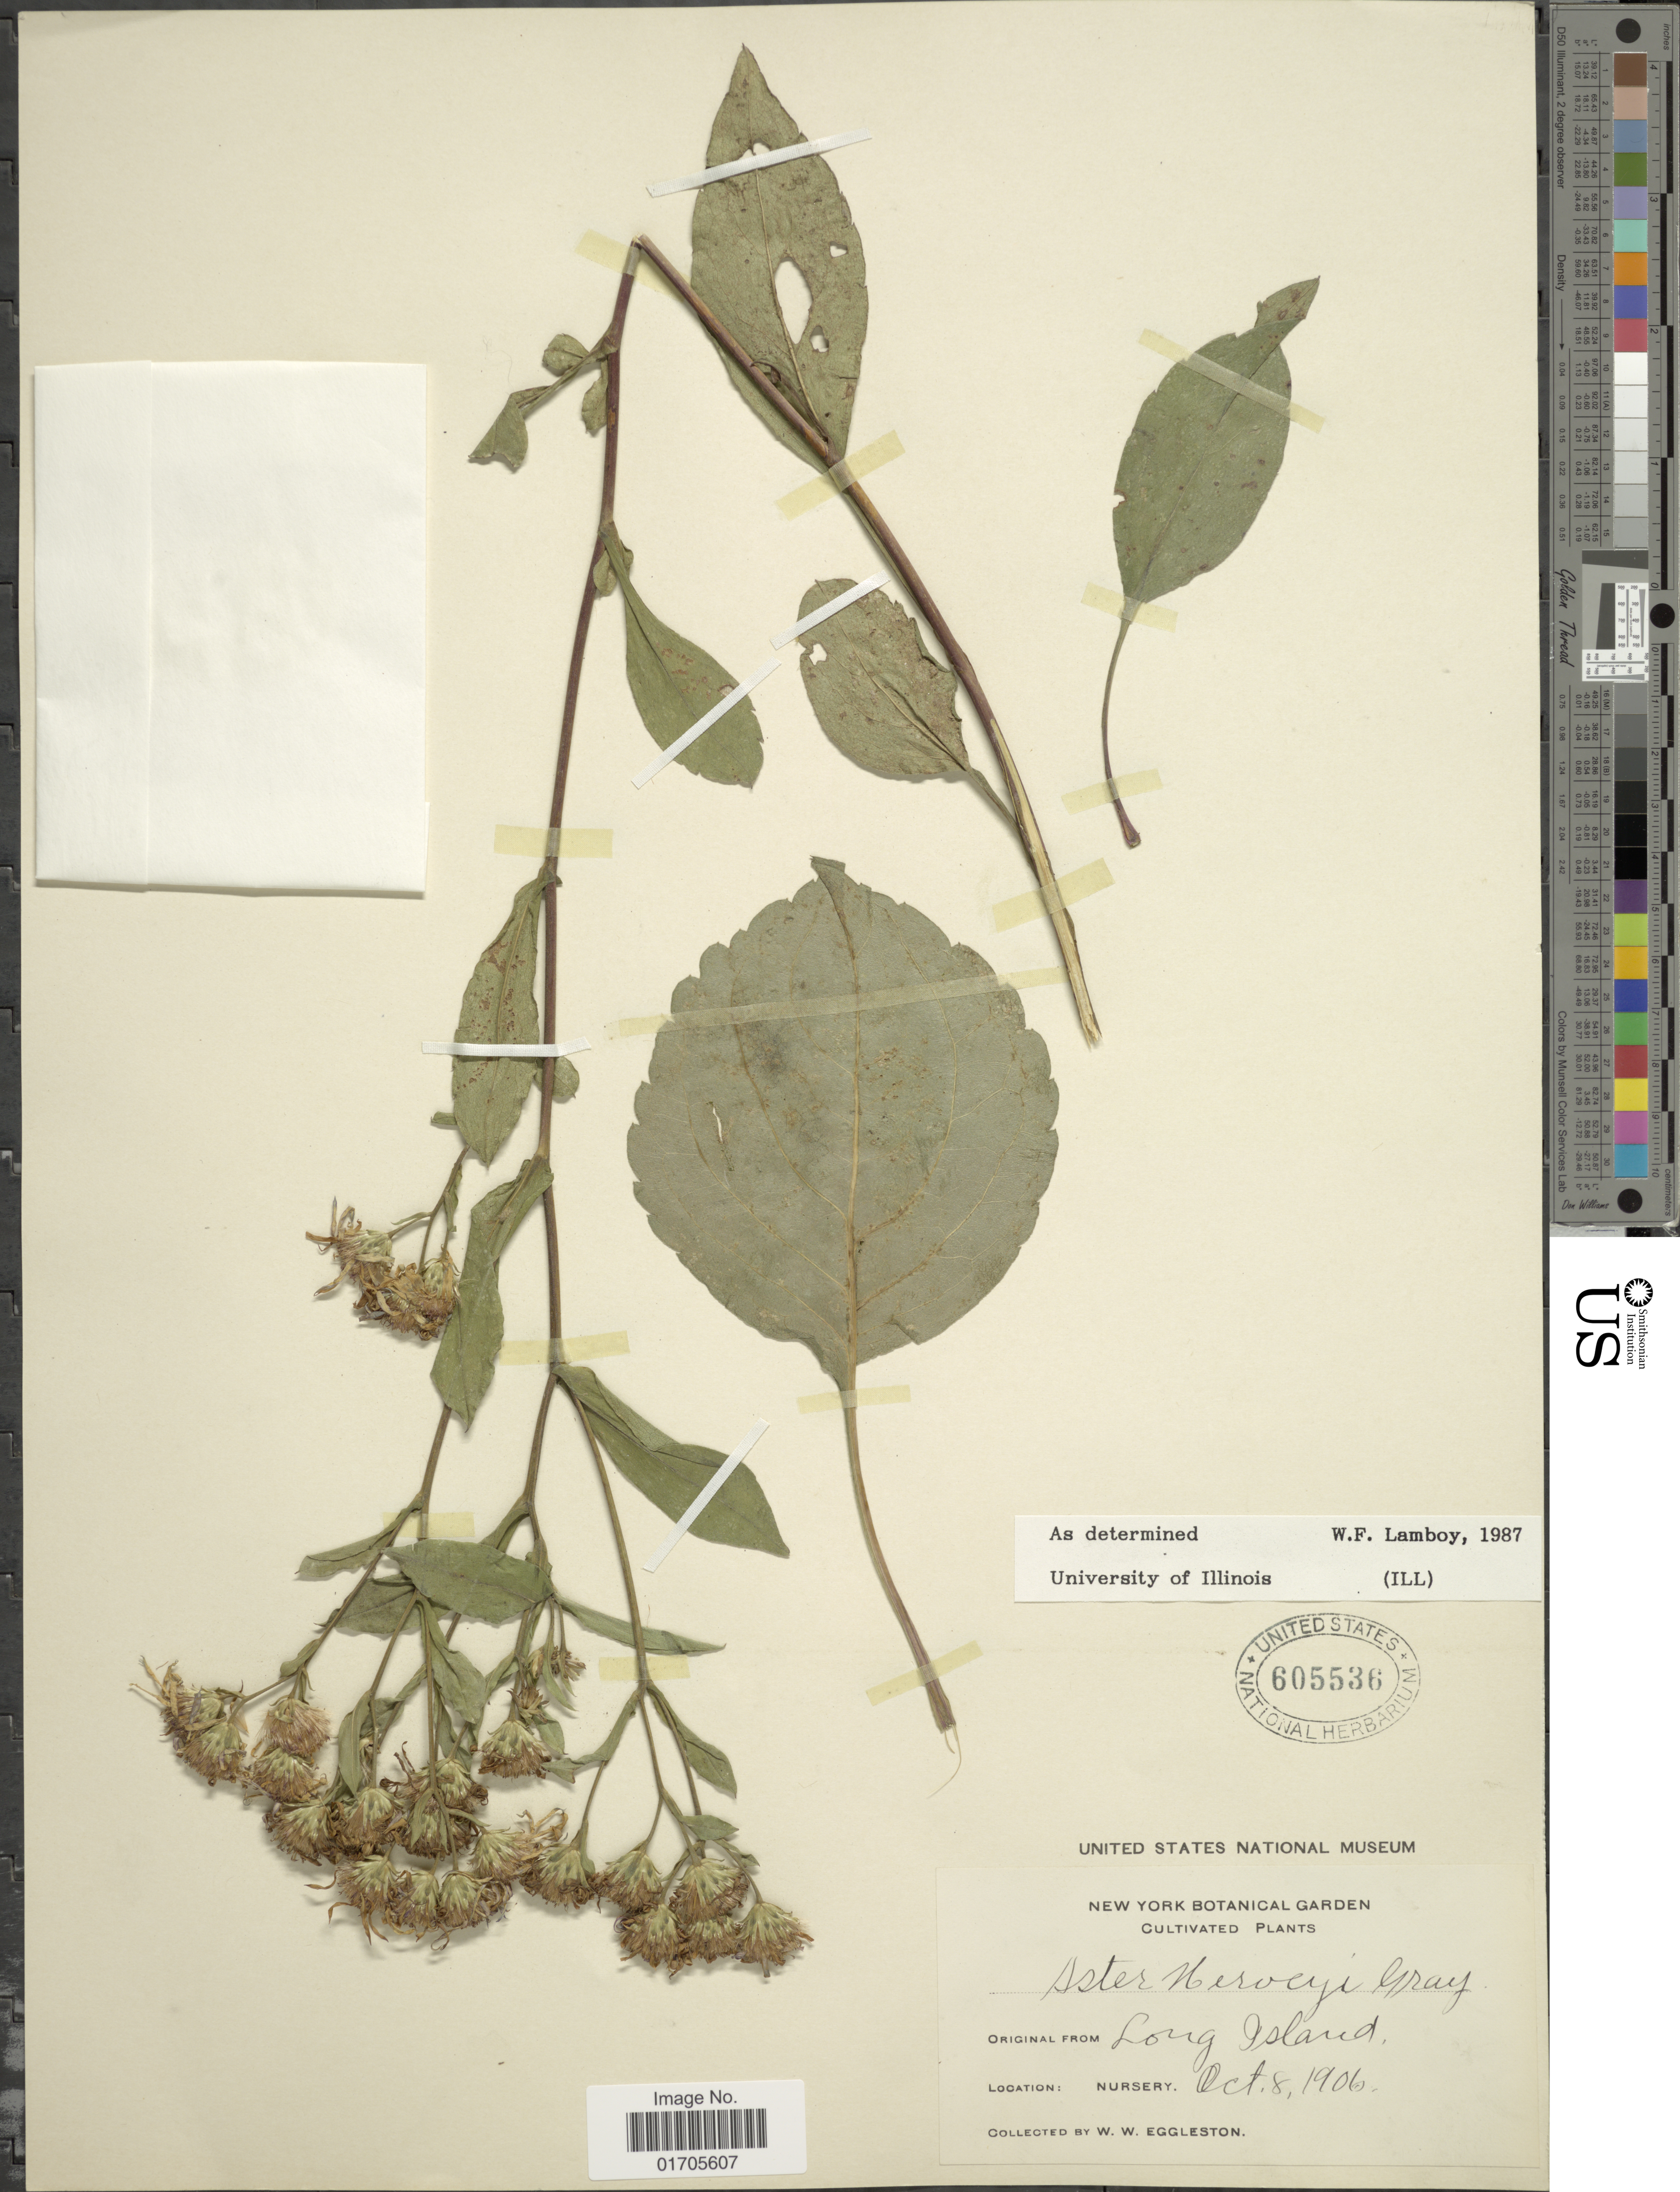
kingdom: Plantae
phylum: Tracheophyta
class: Magnoliopsida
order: Asterales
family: Asteraceae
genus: Eurybia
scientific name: Eurybia x herveyi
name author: (A. Gray) G.L. Nesom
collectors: W. W. Eggleston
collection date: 1906-10-08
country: United States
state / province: New York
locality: New York Botanical Garden. Nursery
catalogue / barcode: US 605536